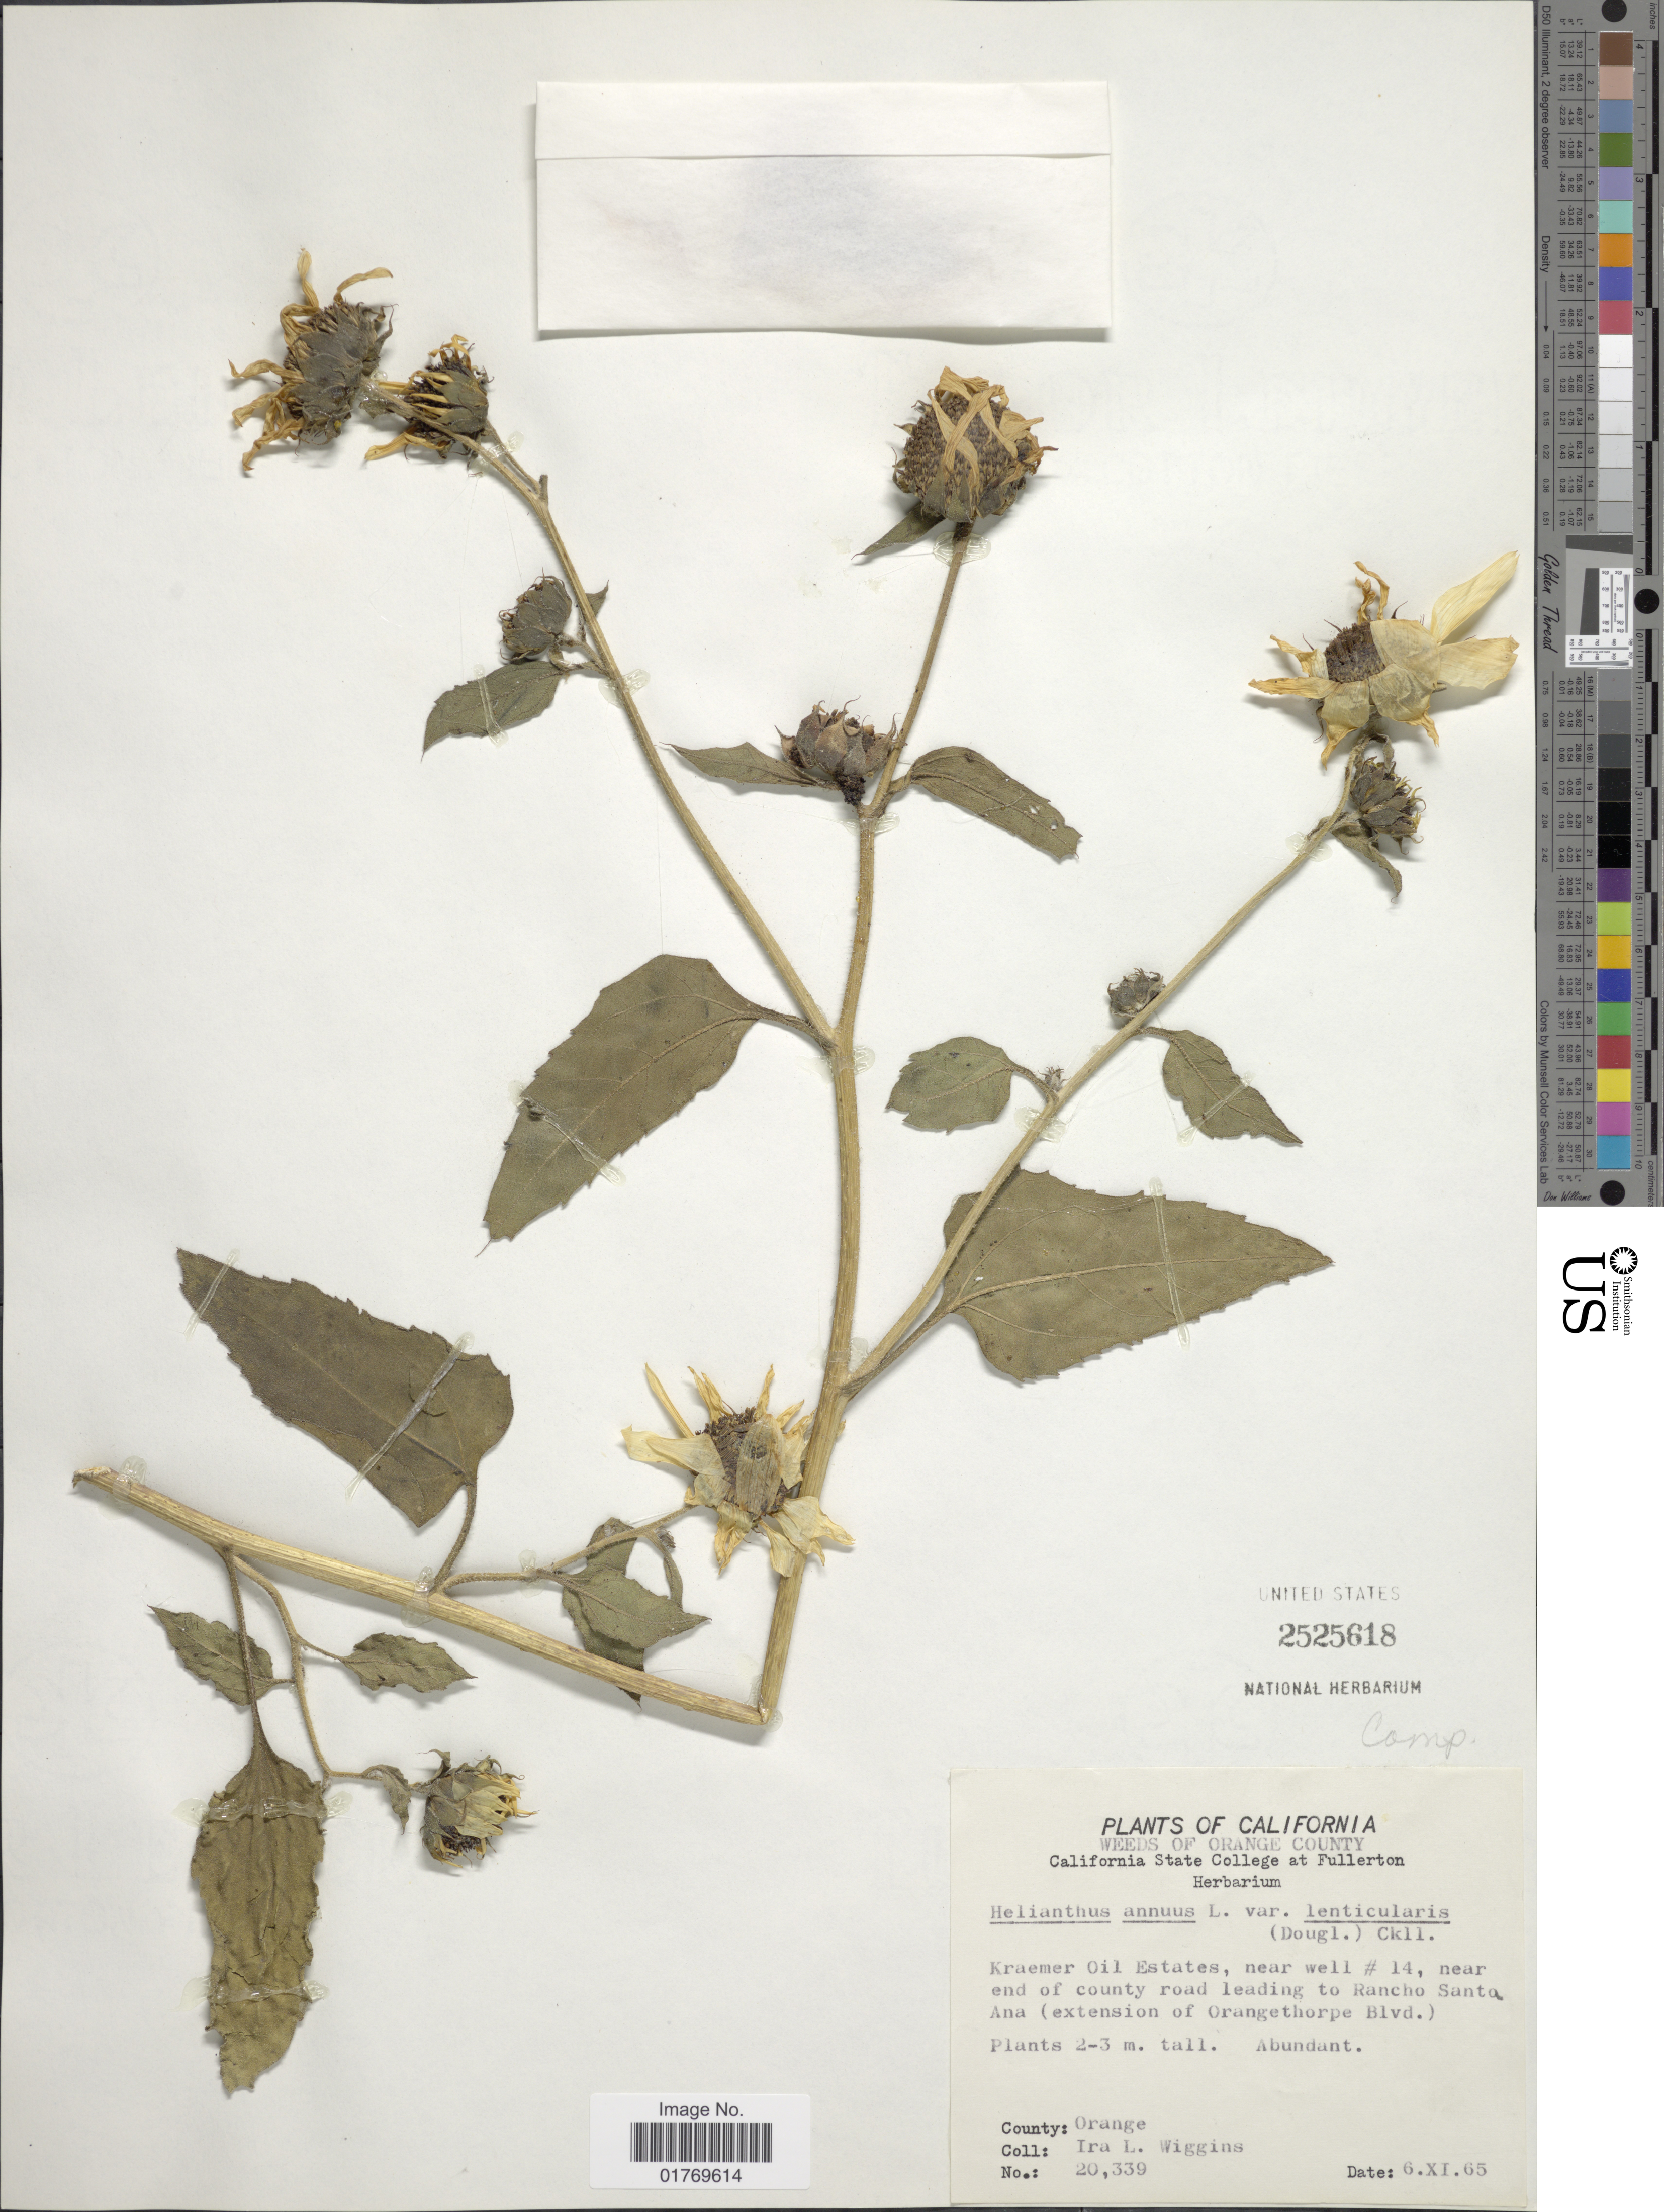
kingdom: Plantae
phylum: Tracheophyta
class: Magnoliopsida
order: Asterales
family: Asteraceae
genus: Helianthus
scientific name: Helianthus annuus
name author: L.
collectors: I. L. Wiggins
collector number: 20339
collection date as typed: Transcribed d/m/y: 6/11/65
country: United States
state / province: California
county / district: Orange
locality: Weeds of Orange County, Kraemer Oil Estates, near well #14, near end of county road leading to Rancho Santo Ana (extension of Orangethorpe Blvd)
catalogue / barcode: US 2525618